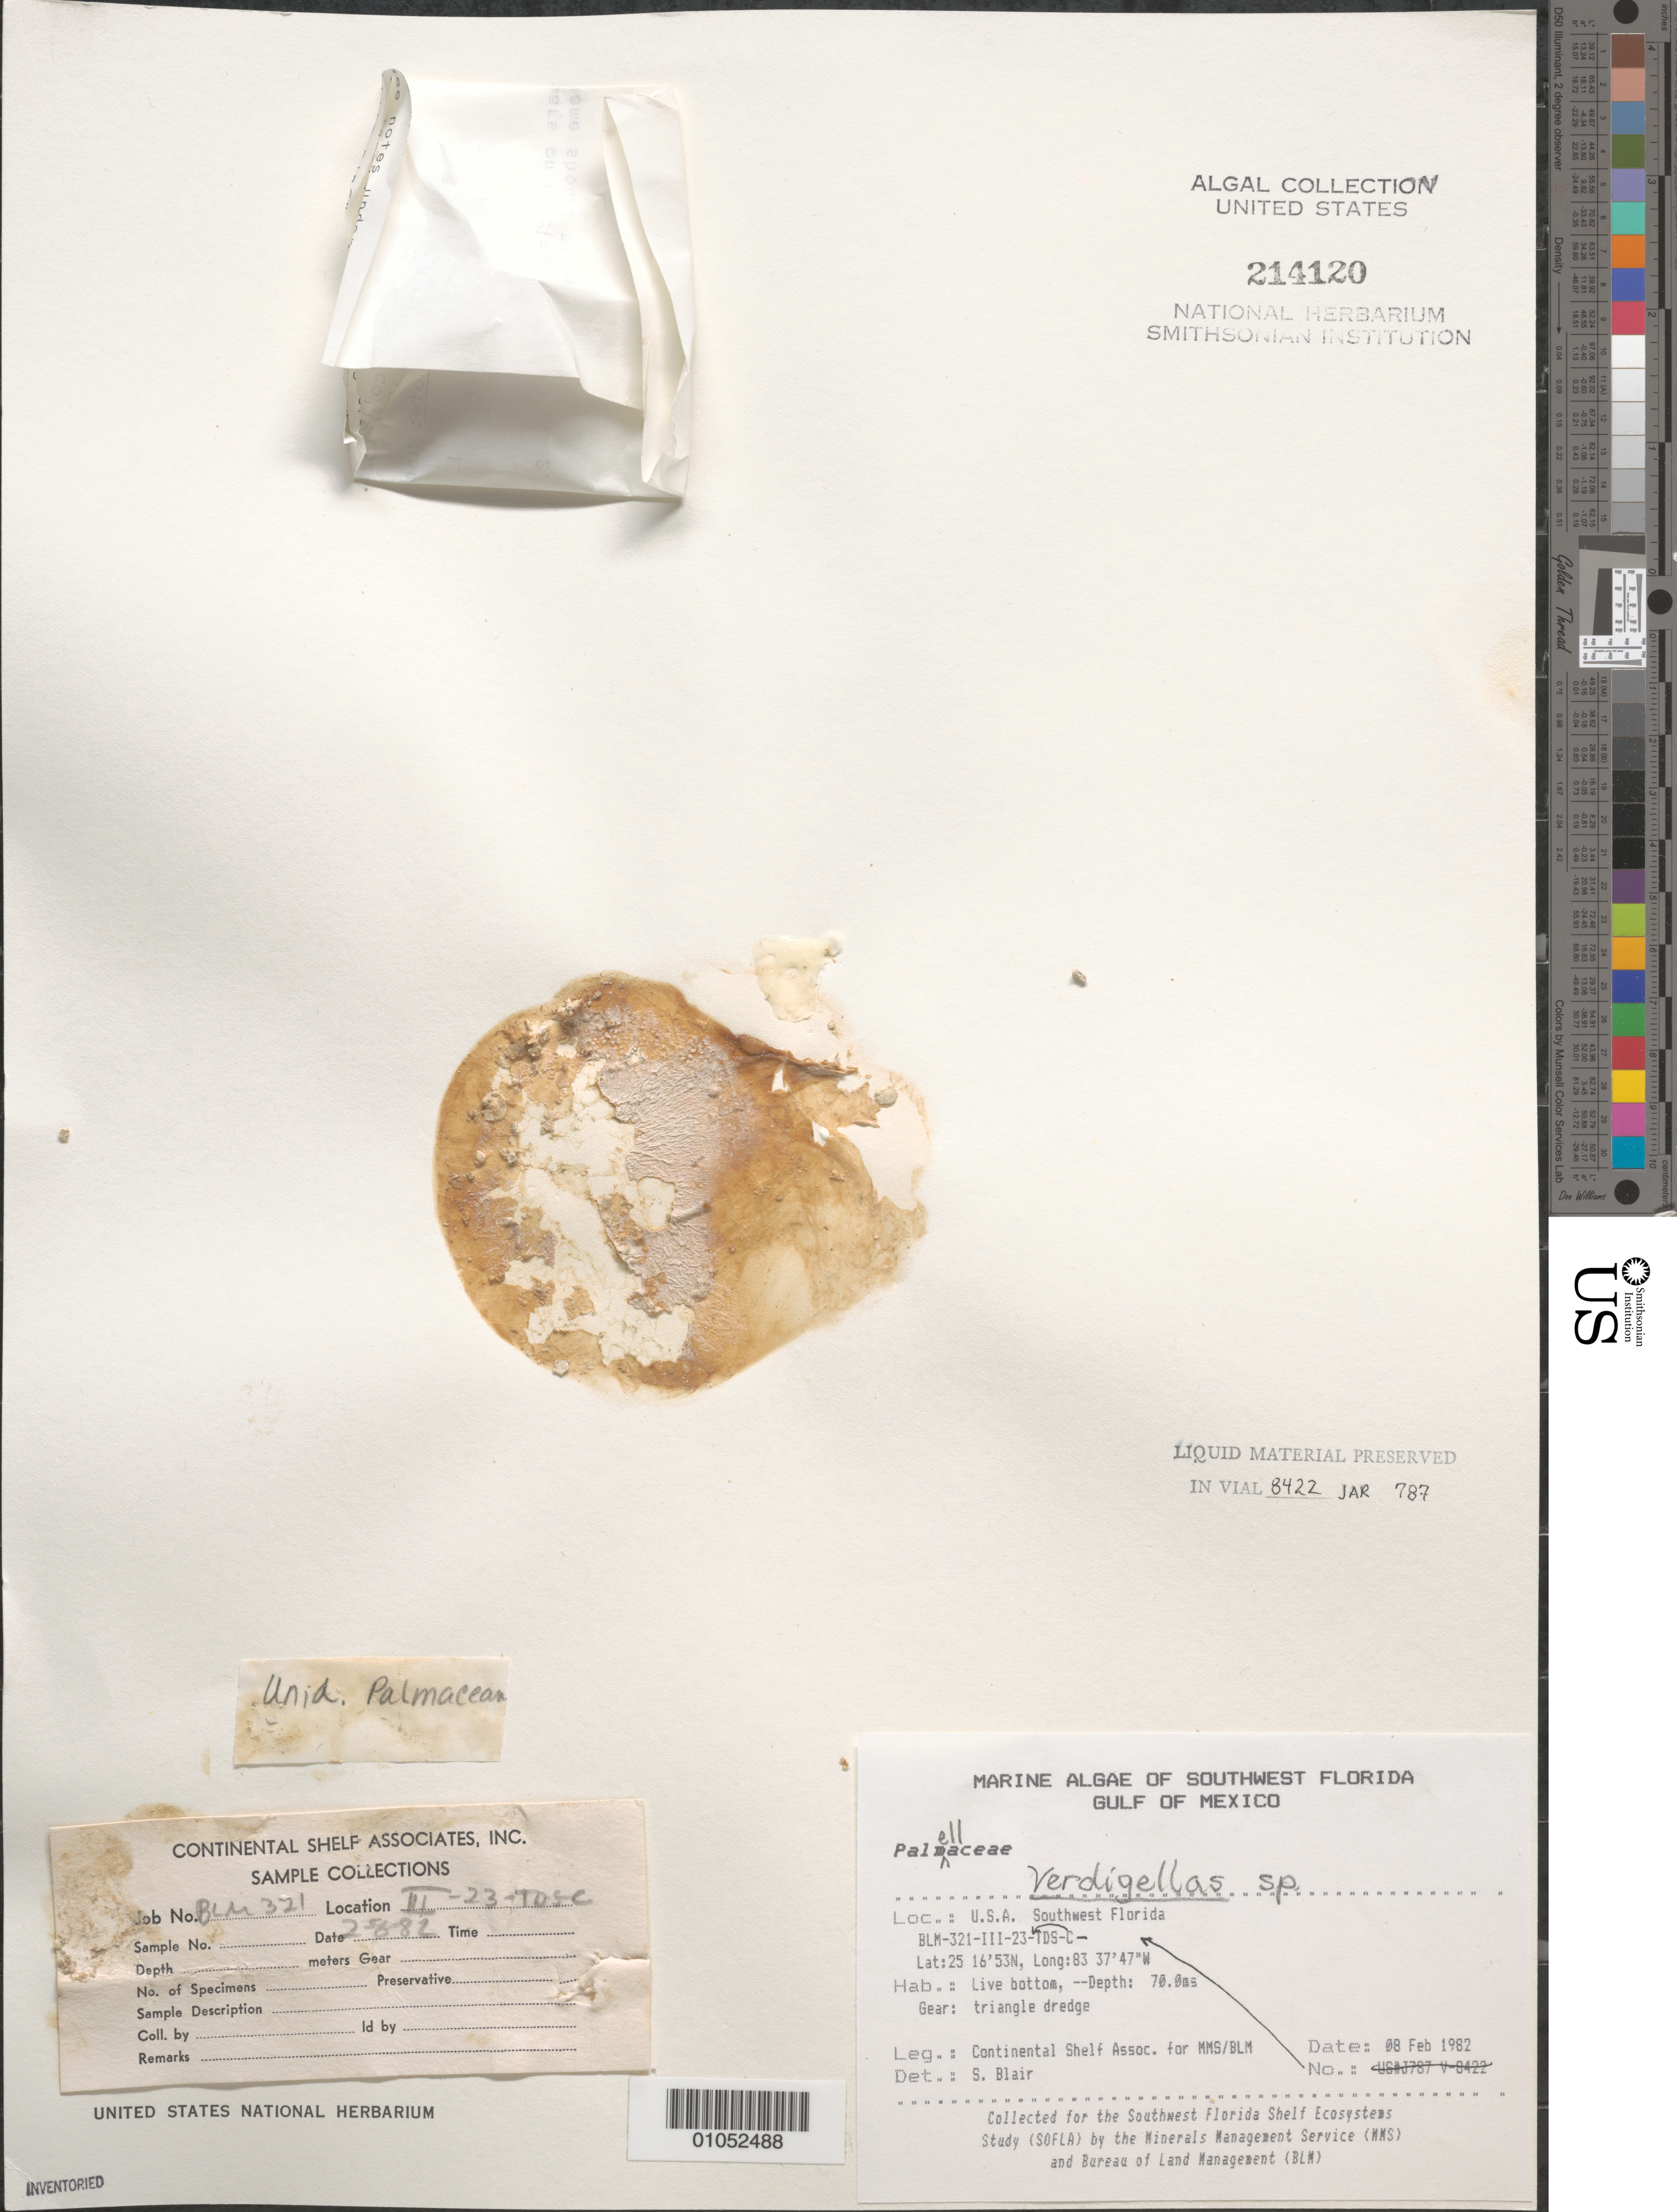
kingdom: Plantae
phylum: Chlorophyta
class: Prasinophyceae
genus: Verdigellas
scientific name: Verdigellas sp.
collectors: Continental Shelf Associates for the MMS/BLM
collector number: BLM-321-III-23-A-OTH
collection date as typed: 08 Feb 1982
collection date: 1982-02-08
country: United States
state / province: Florida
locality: Gulf of Mexico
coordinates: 25 16'53"N, 83 37'47"W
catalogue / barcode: US 214120